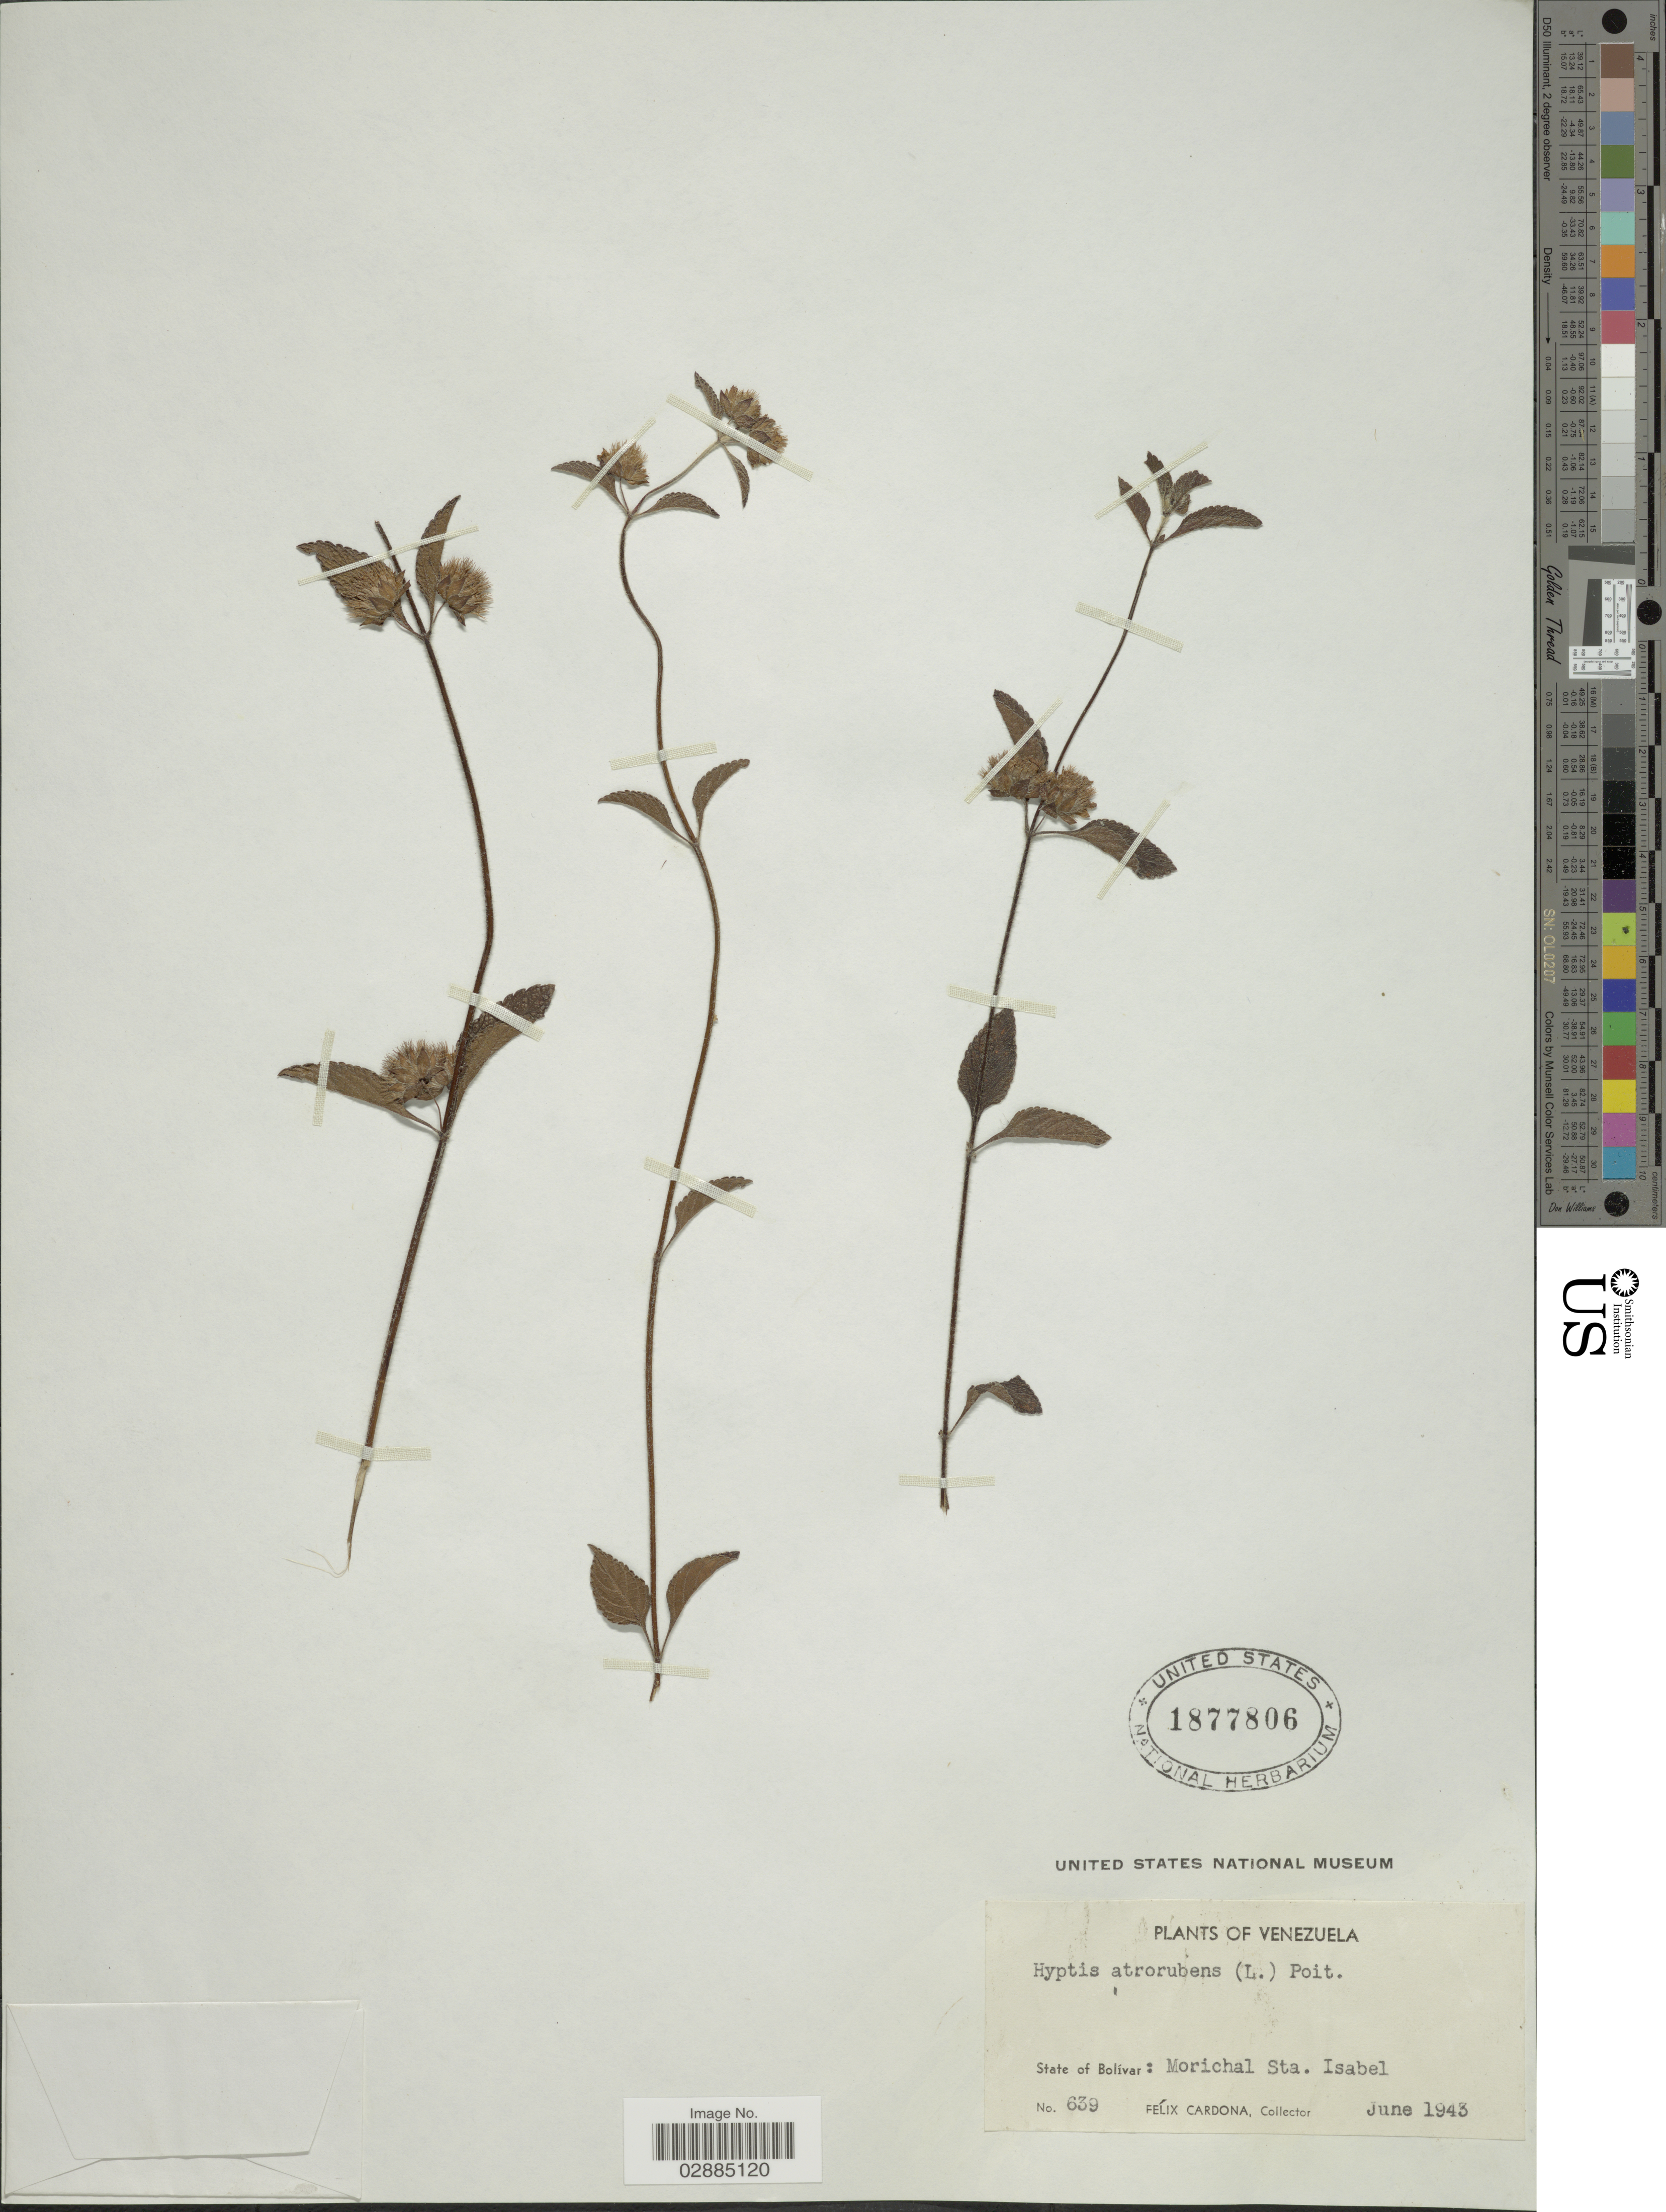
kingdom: Plantae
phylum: Tracheophyta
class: Magnoliopsida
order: Lamiales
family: Lamiaceae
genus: Hyptis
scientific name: Hyptis atrorubens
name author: Poit.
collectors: F. Cardona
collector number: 639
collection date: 1943-06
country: Venezuela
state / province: Bolivar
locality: Morichal Sta. Isabel.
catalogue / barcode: US 1877806